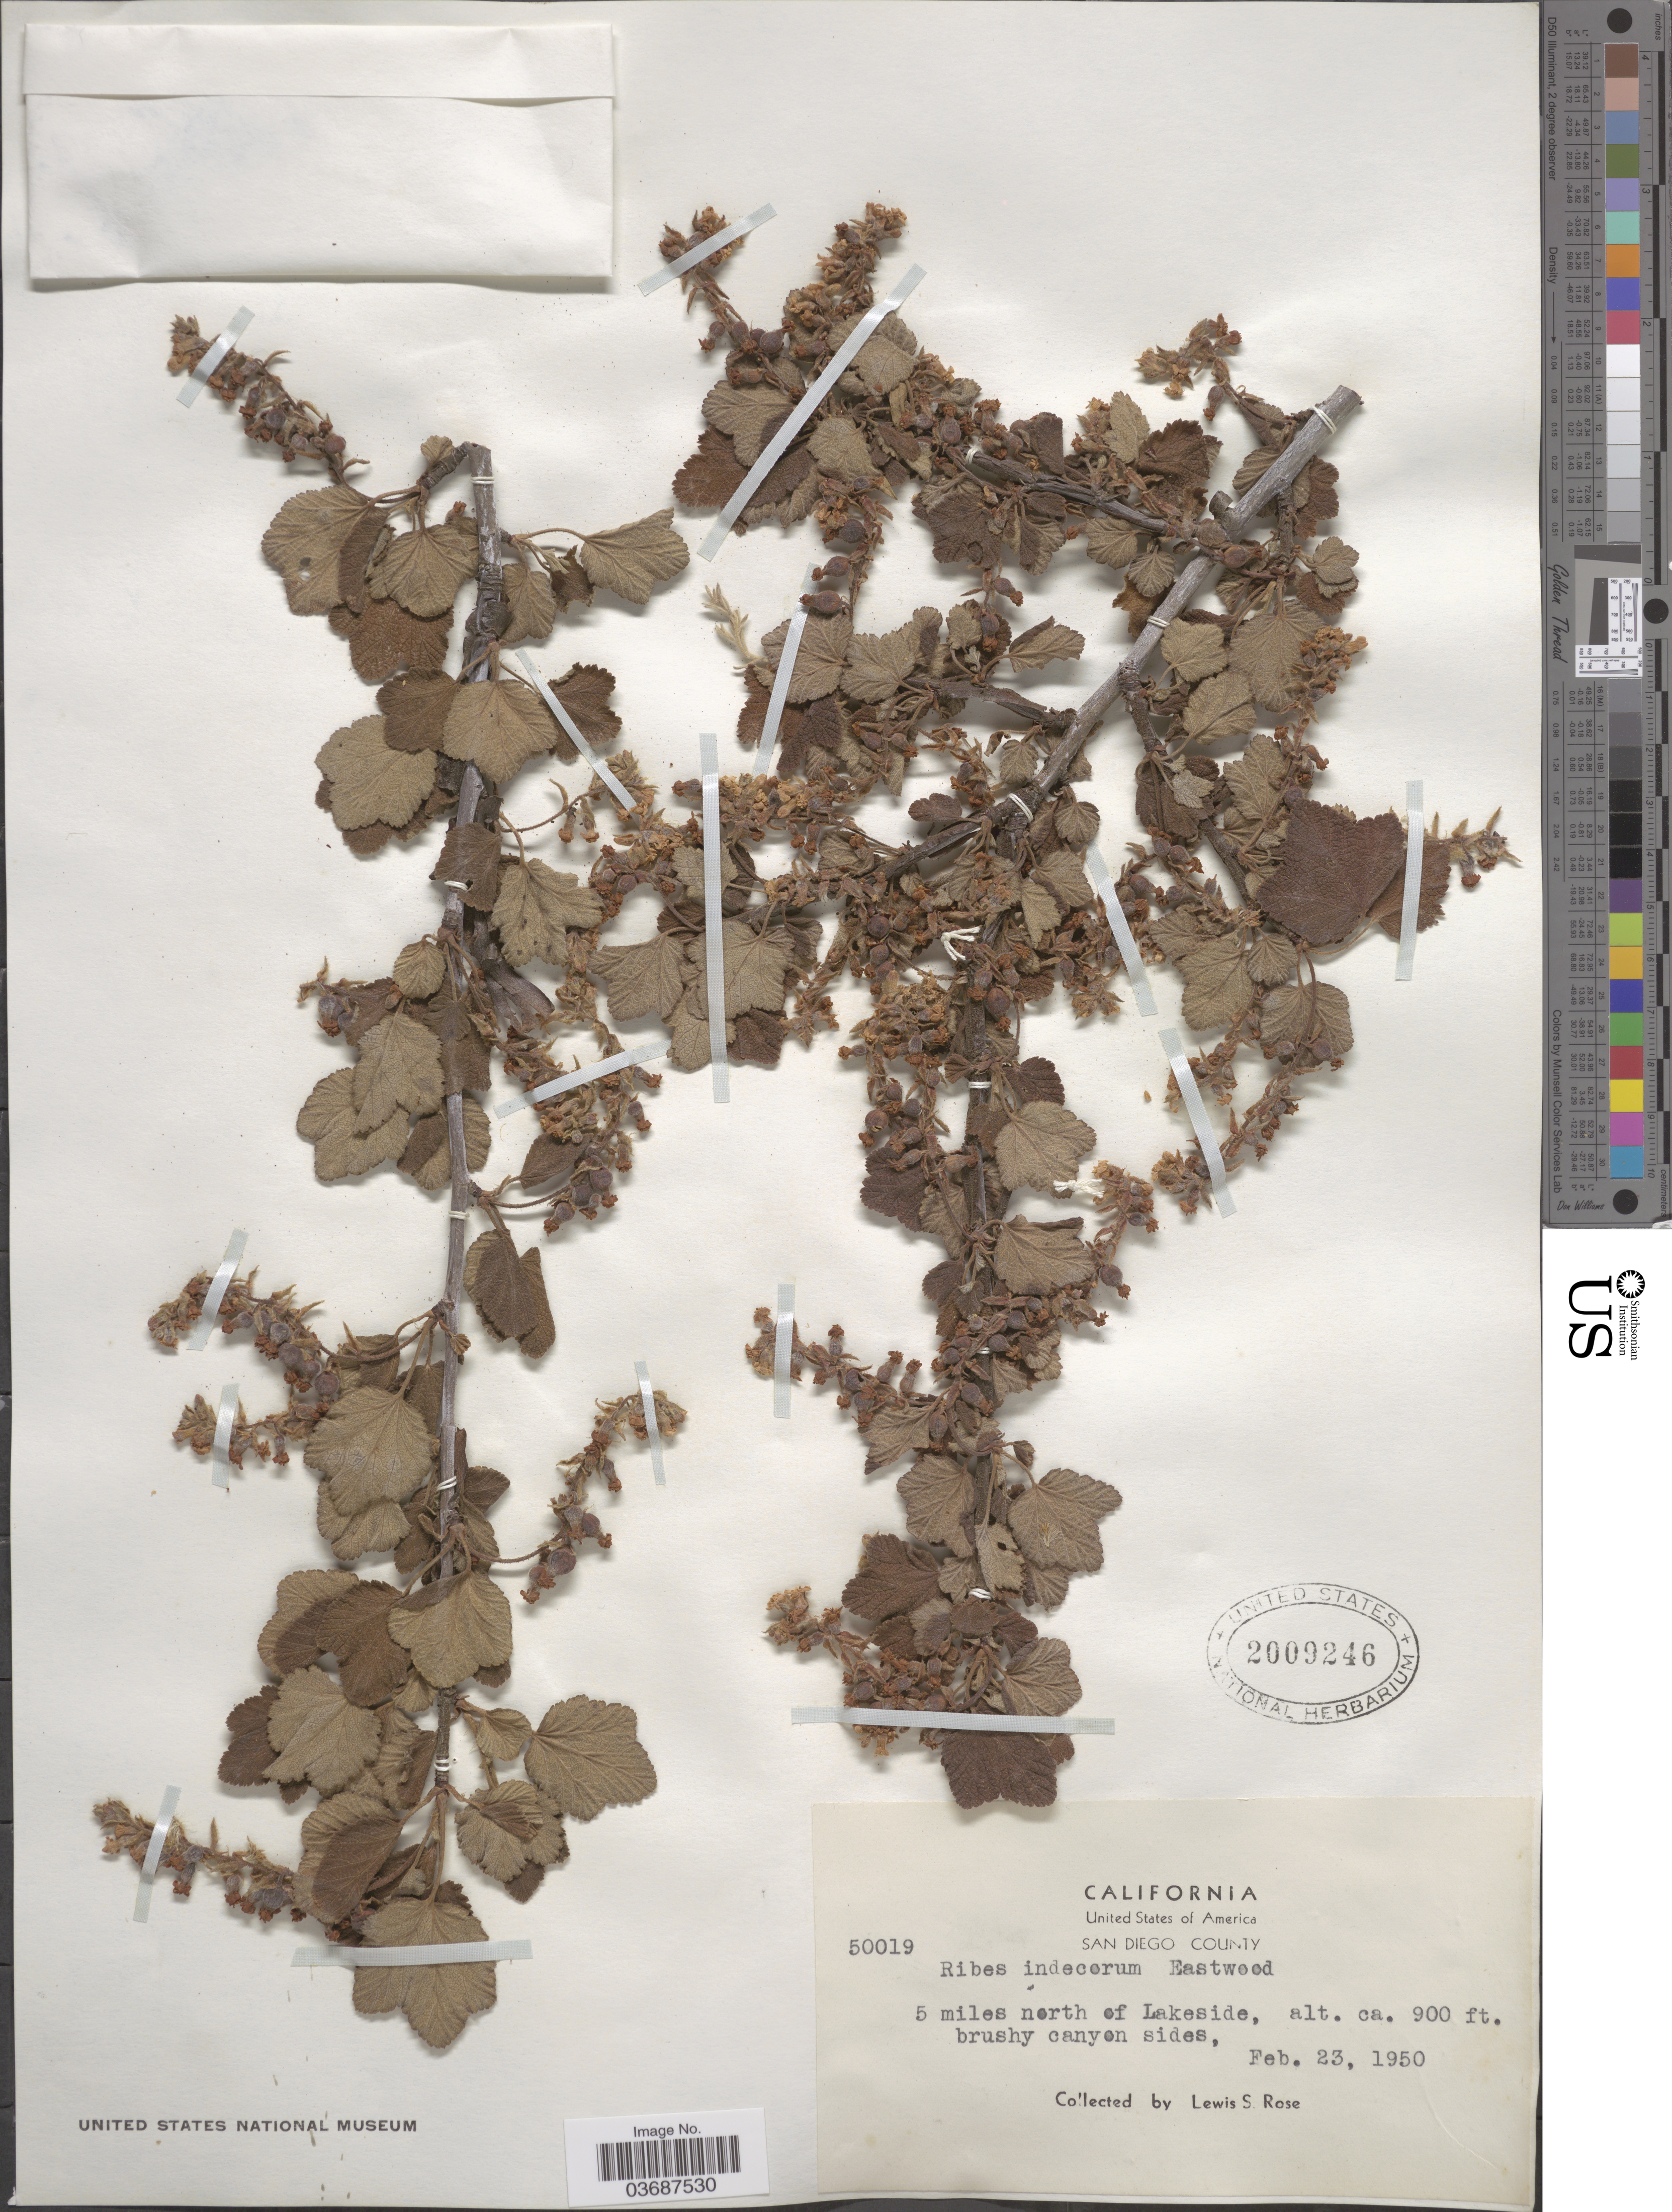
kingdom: Plantae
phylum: Tracheophyta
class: Magnoliopsida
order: Saxifragales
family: Grossulariaceae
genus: Ribes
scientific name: Ribes indecorum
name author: Eastw.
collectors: L. S. Rose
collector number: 50019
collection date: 1950-02-23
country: United States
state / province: California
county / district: San Diego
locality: San Diego County. 5 miles north of Lakeside.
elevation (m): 274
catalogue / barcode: US 2009246